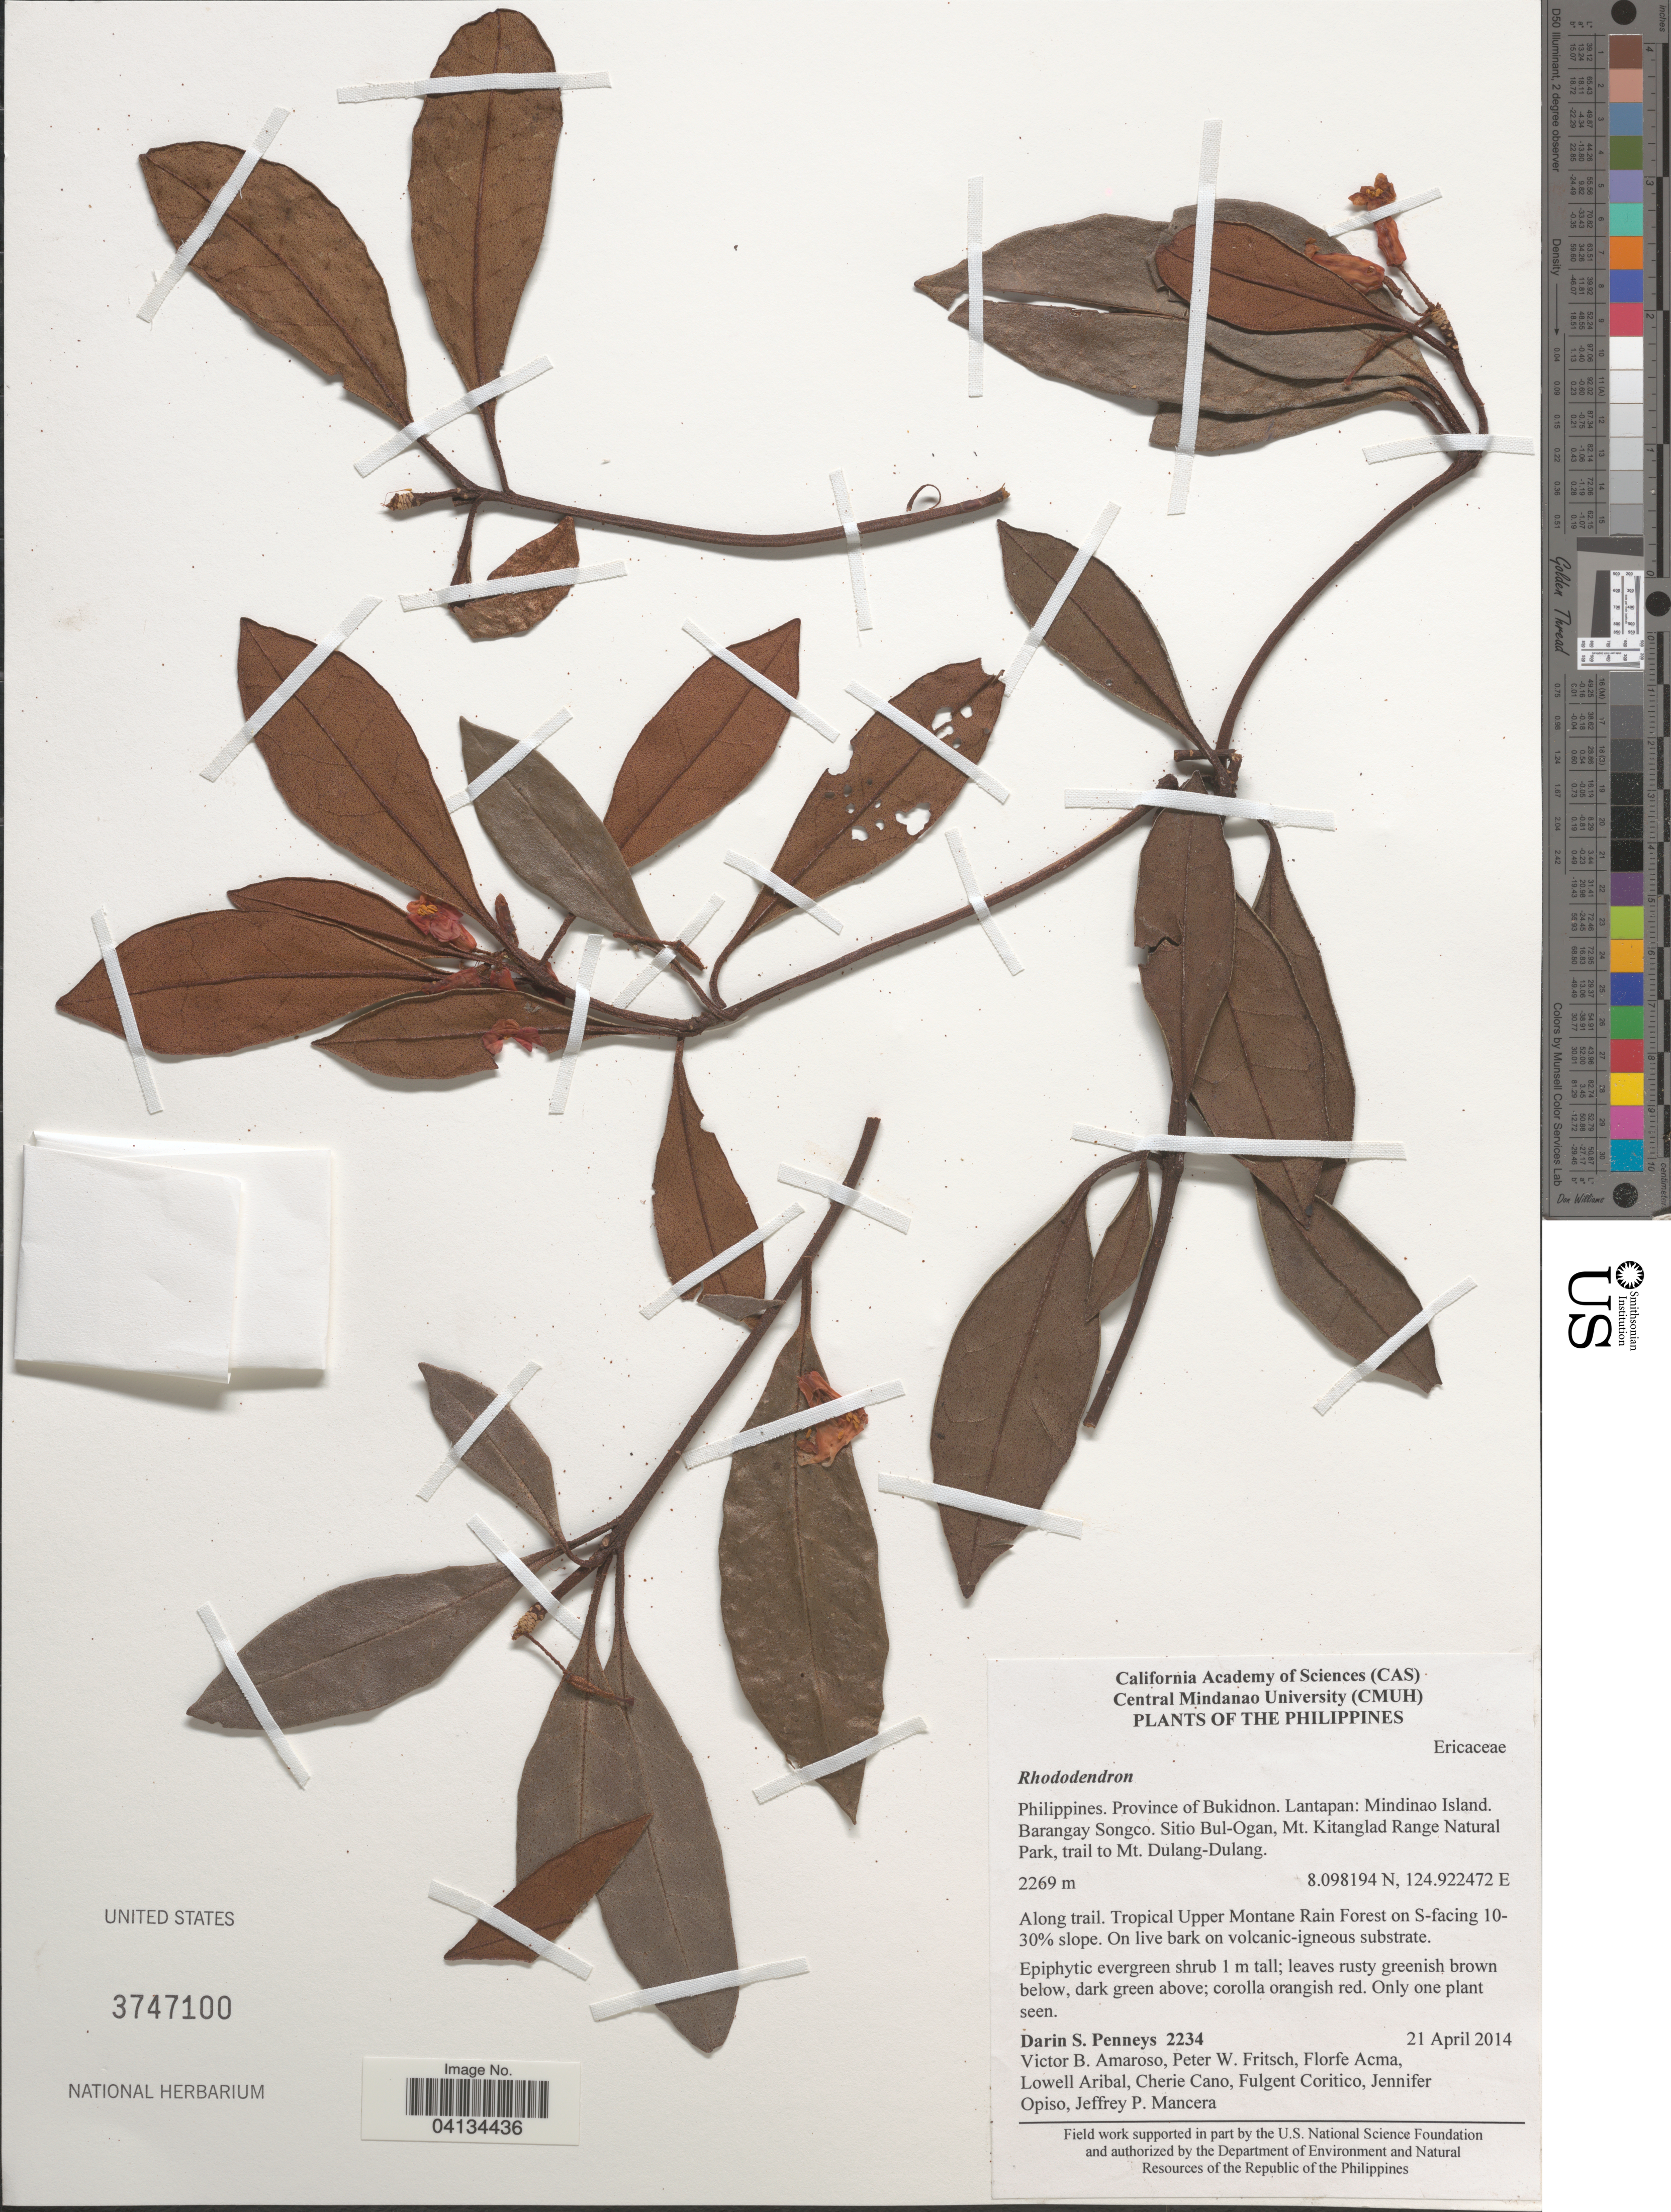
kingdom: Plantae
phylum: Tracheophyta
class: Magnoliopsida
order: Ericales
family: Ericaceae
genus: Rhododendron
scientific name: Rhododendron sp.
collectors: D. S. Penneys, V. Amoroso, P. W. Fritsch, F. Acma & et al.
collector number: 2234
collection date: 2014-04-21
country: Philippines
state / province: Northern Mindanao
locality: Province of Bukidnon. Lantapan: Mindinao Island. Barangay Songco. Sitio Bul-Ogan, Mt. Kitinglad Range Natural Park, trail to Mt. Dulang-Dulang. Tropical Upper Montane Rain Forest on S-facing 10-30% slope.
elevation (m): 2269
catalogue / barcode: US 3747100